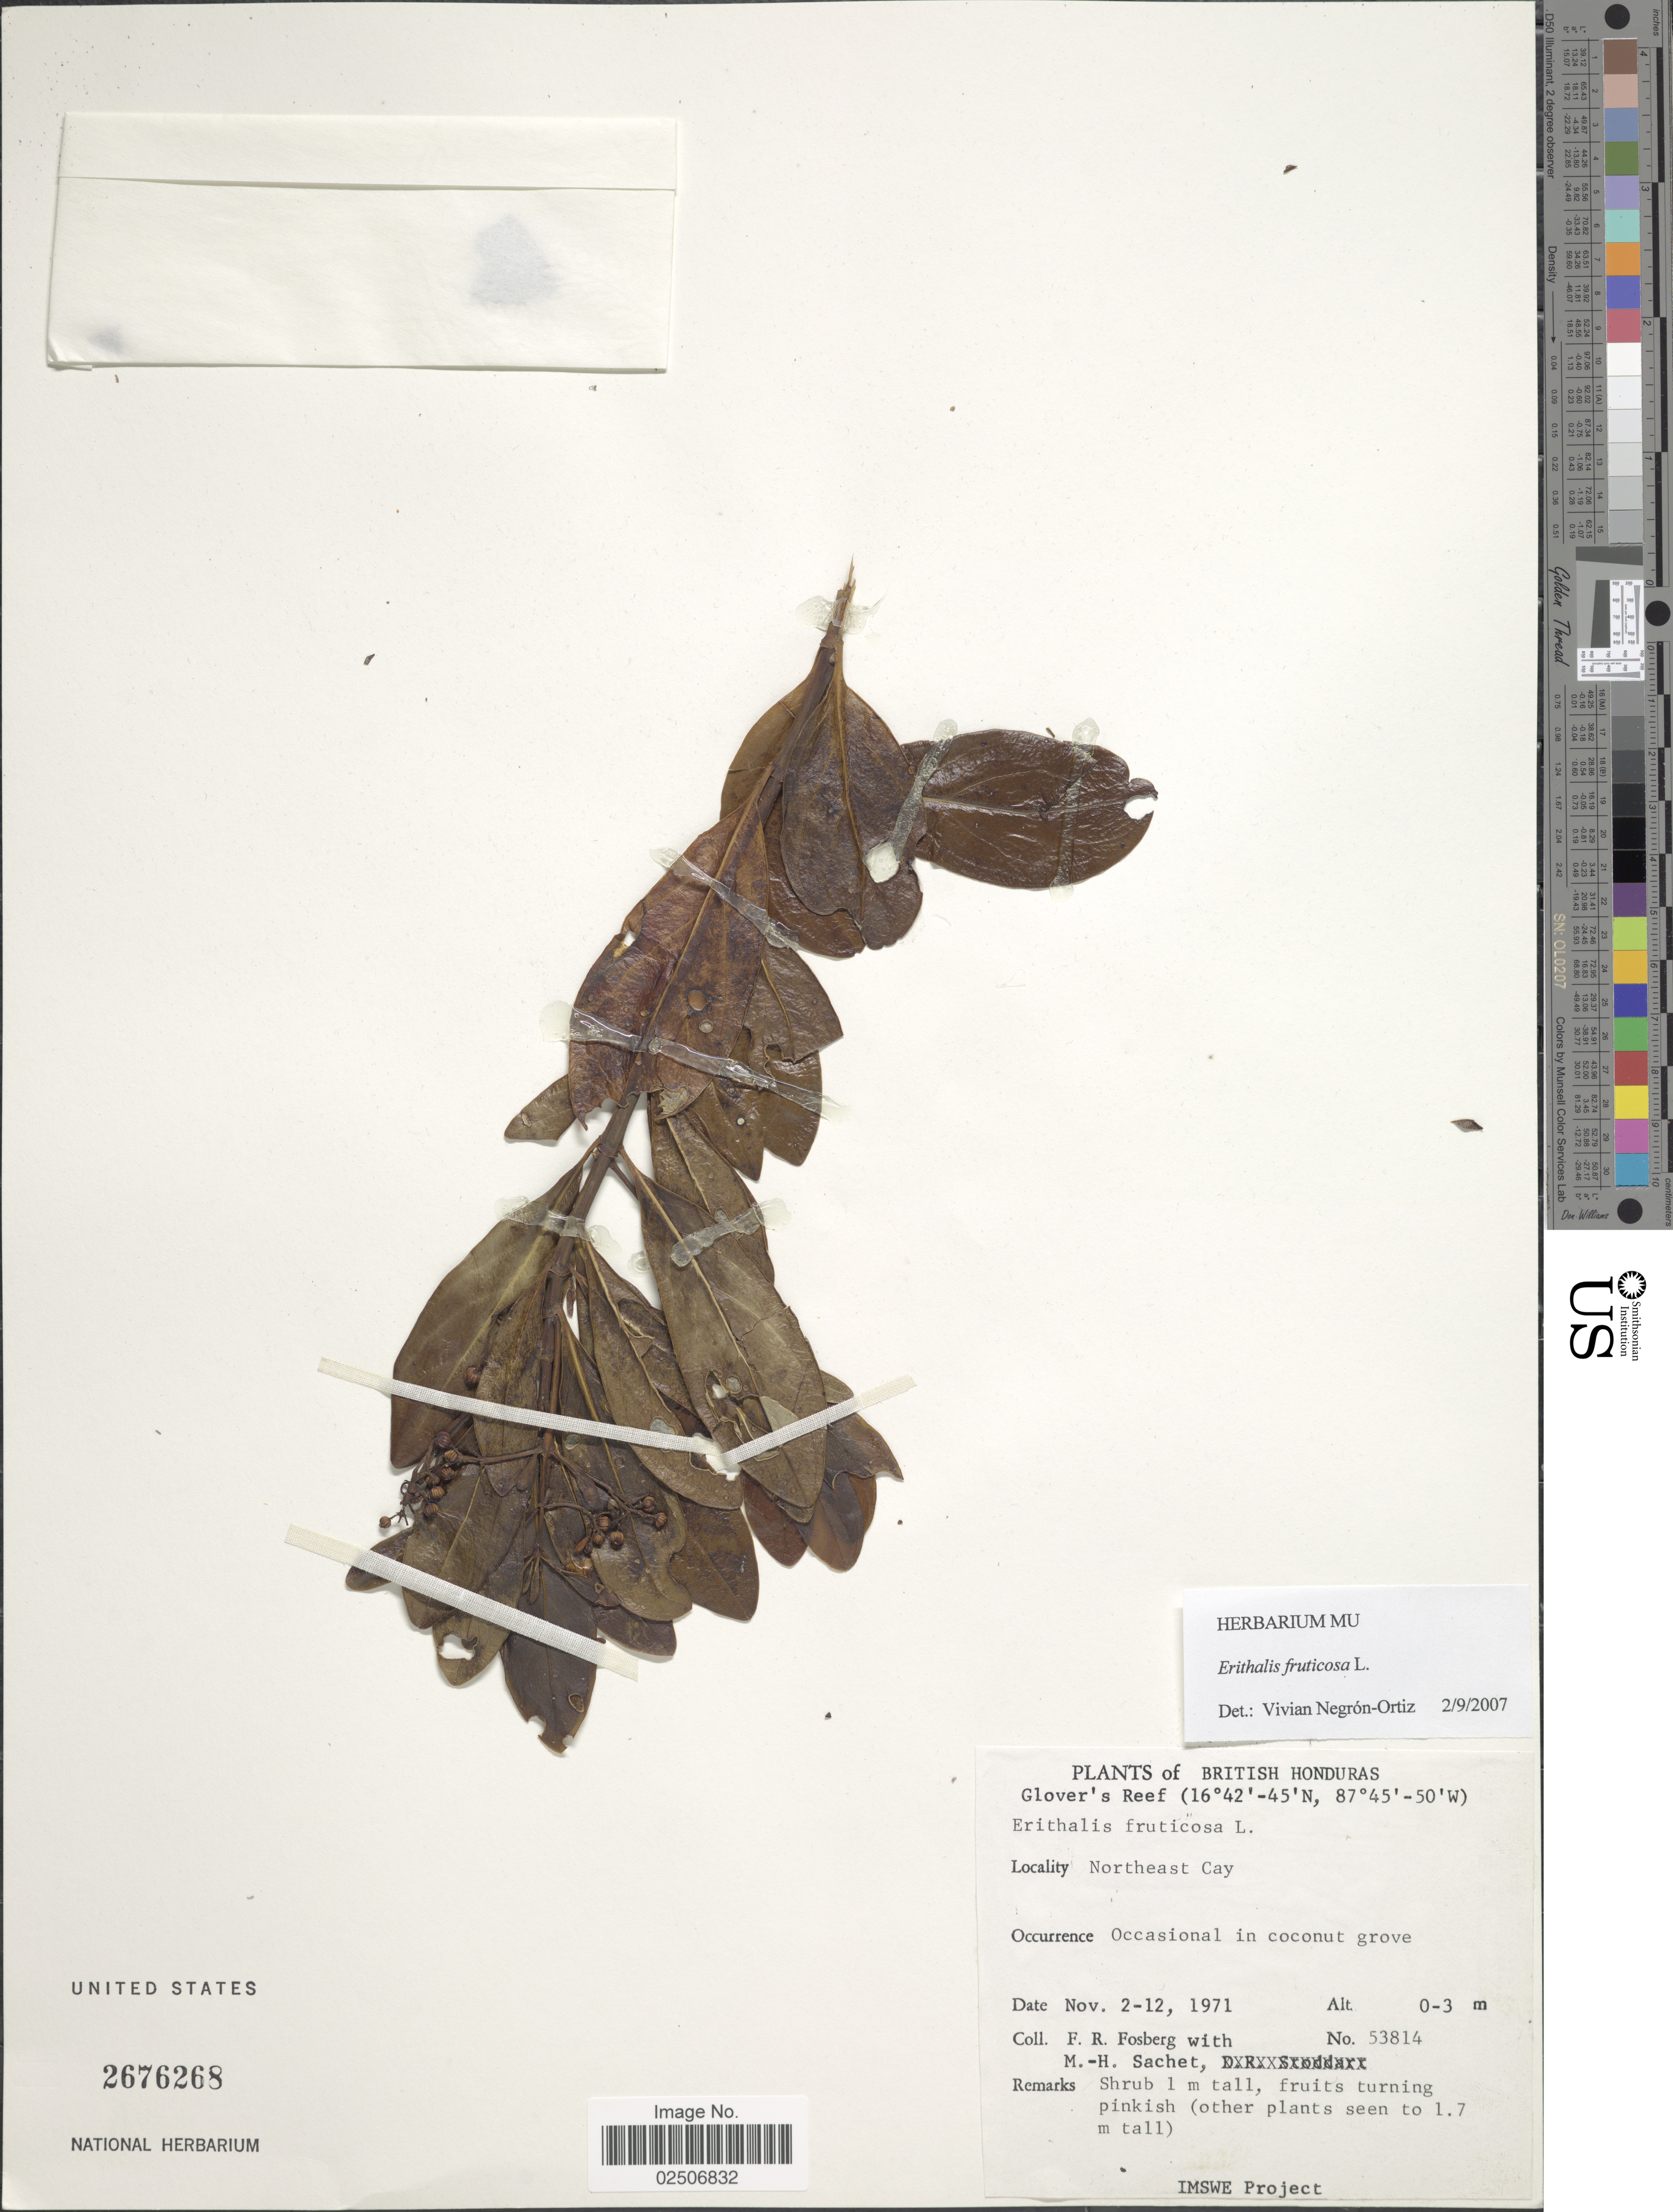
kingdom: Plantae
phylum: Tracheophyta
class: Magnoliopsida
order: Gentianales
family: Rubiaceae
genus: Erithalis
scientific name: Erithalis fruticosa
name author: L.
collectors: F. R. Fosberg & M.-H. Sachet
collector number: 53814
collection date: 1971-11-02/1971-11-12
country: Belize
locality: British Honduras, Glover's Reef, Northeast Cay, in coconut grave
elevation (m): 0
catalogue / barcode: US 2676268